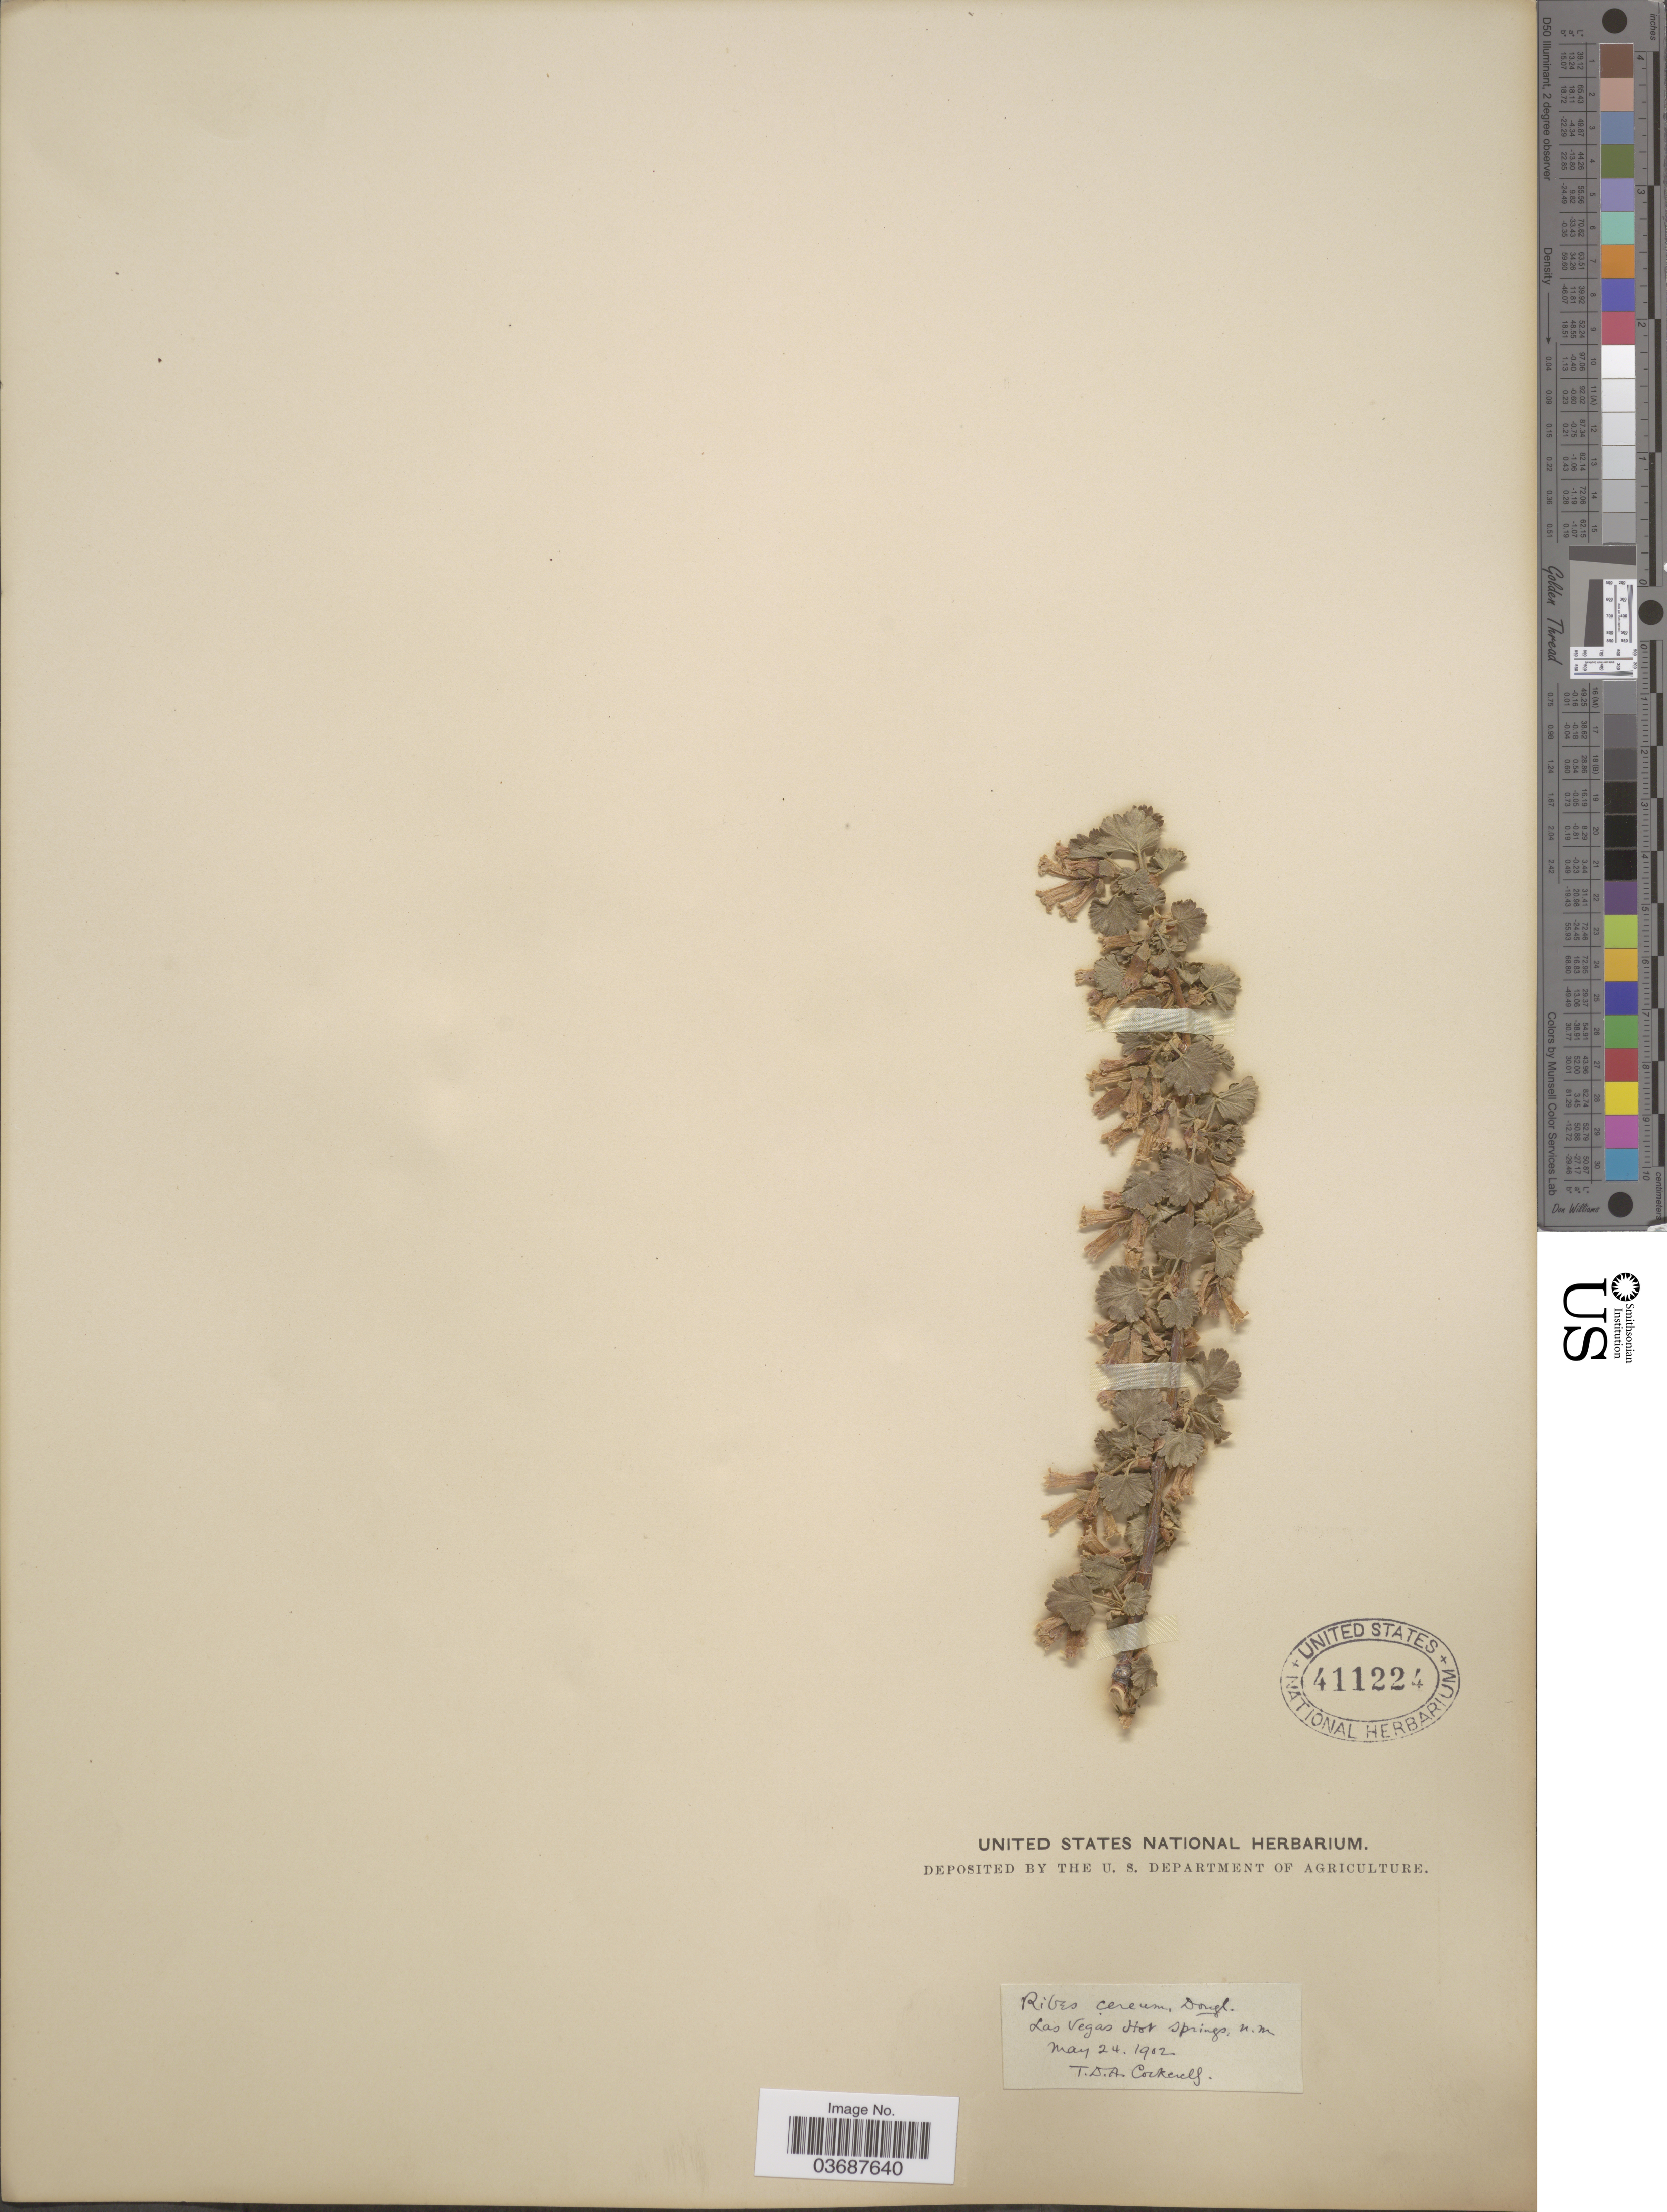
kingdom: Plantae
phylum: Tracheophyta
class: Magnoliopsida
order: Saxifragales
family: Grossulariaceae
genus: Ribes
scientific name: Ribes inebrians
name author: Lindl.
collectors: T. Cockerell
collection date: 1902-05-24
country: United States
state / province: New Mexico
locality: Las Vegas Hot Springs.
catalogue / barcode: US 411224